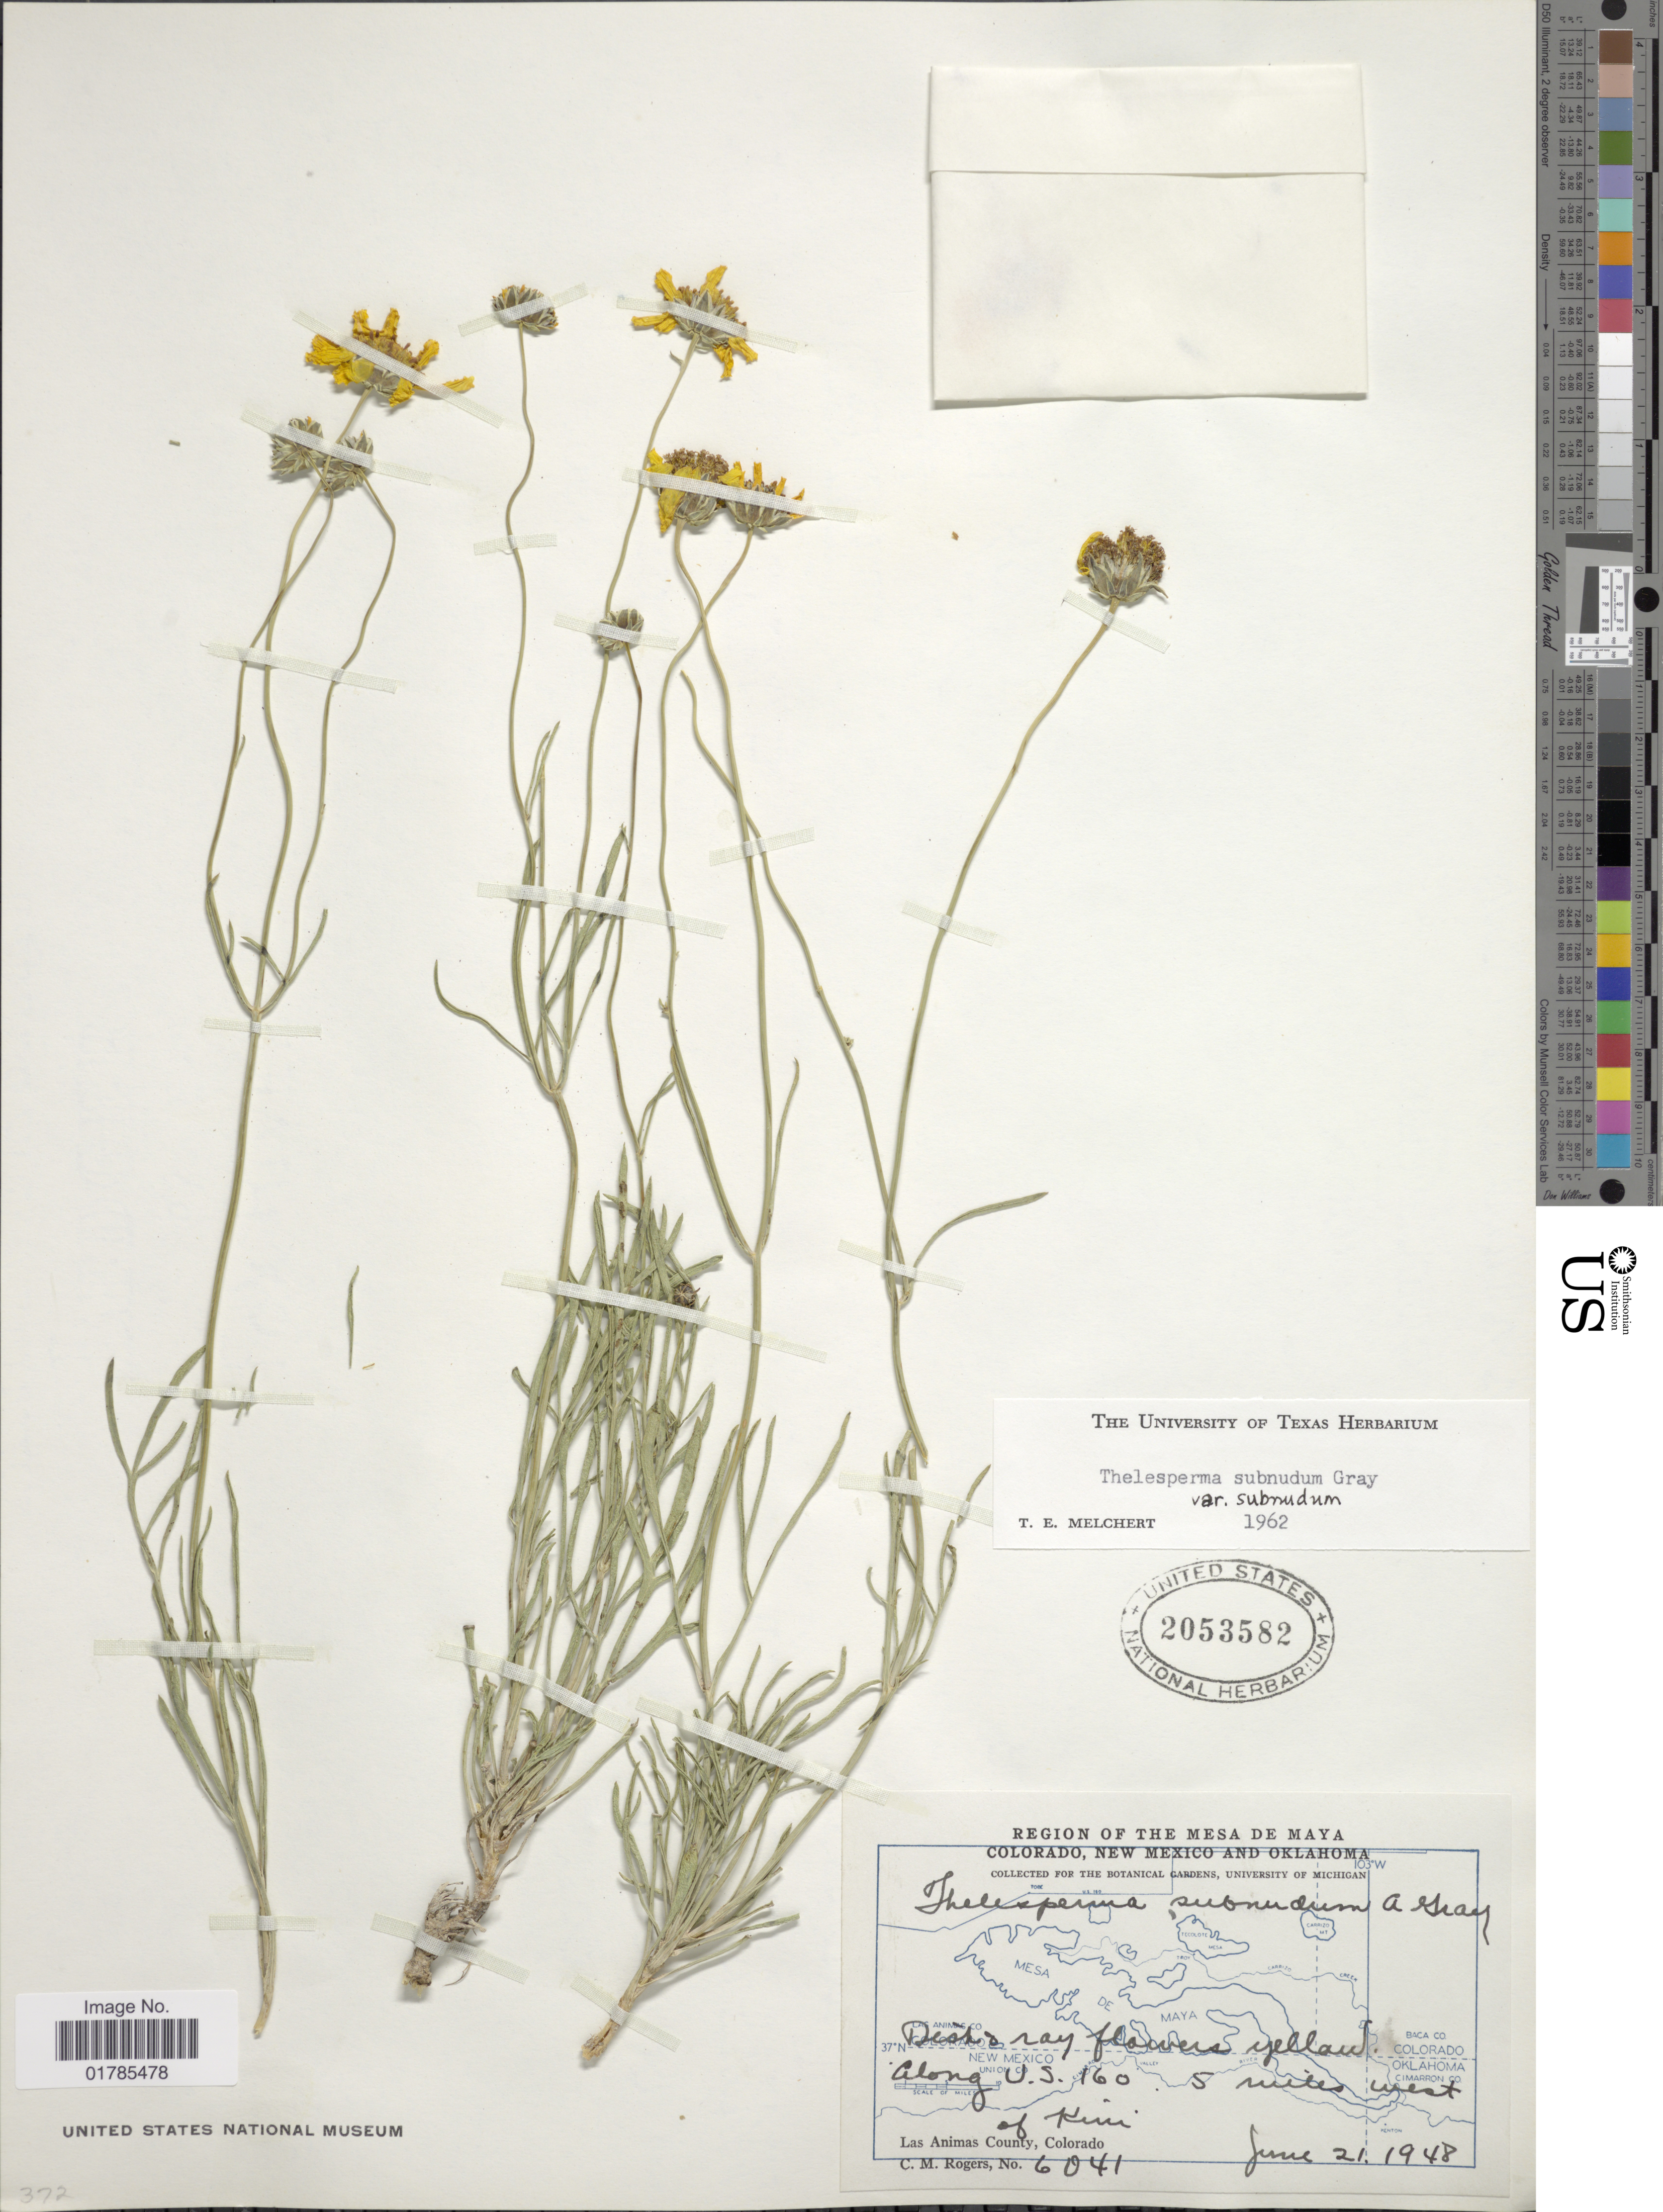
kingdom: Plantae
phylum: Tracheophyta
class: Magnoliopsida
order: Asterales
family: Asteraceae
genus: Thelesperma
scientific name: Thelesperma subnudum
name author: A. Gray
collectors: C. M. Rogers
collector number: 6041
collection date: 1948-06-21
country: United States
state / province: Colorado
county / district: Las Animas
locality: Along U.S. 160, 5 miles west of Kim, Las Animas County, Colorado.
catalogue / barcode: US 2053582